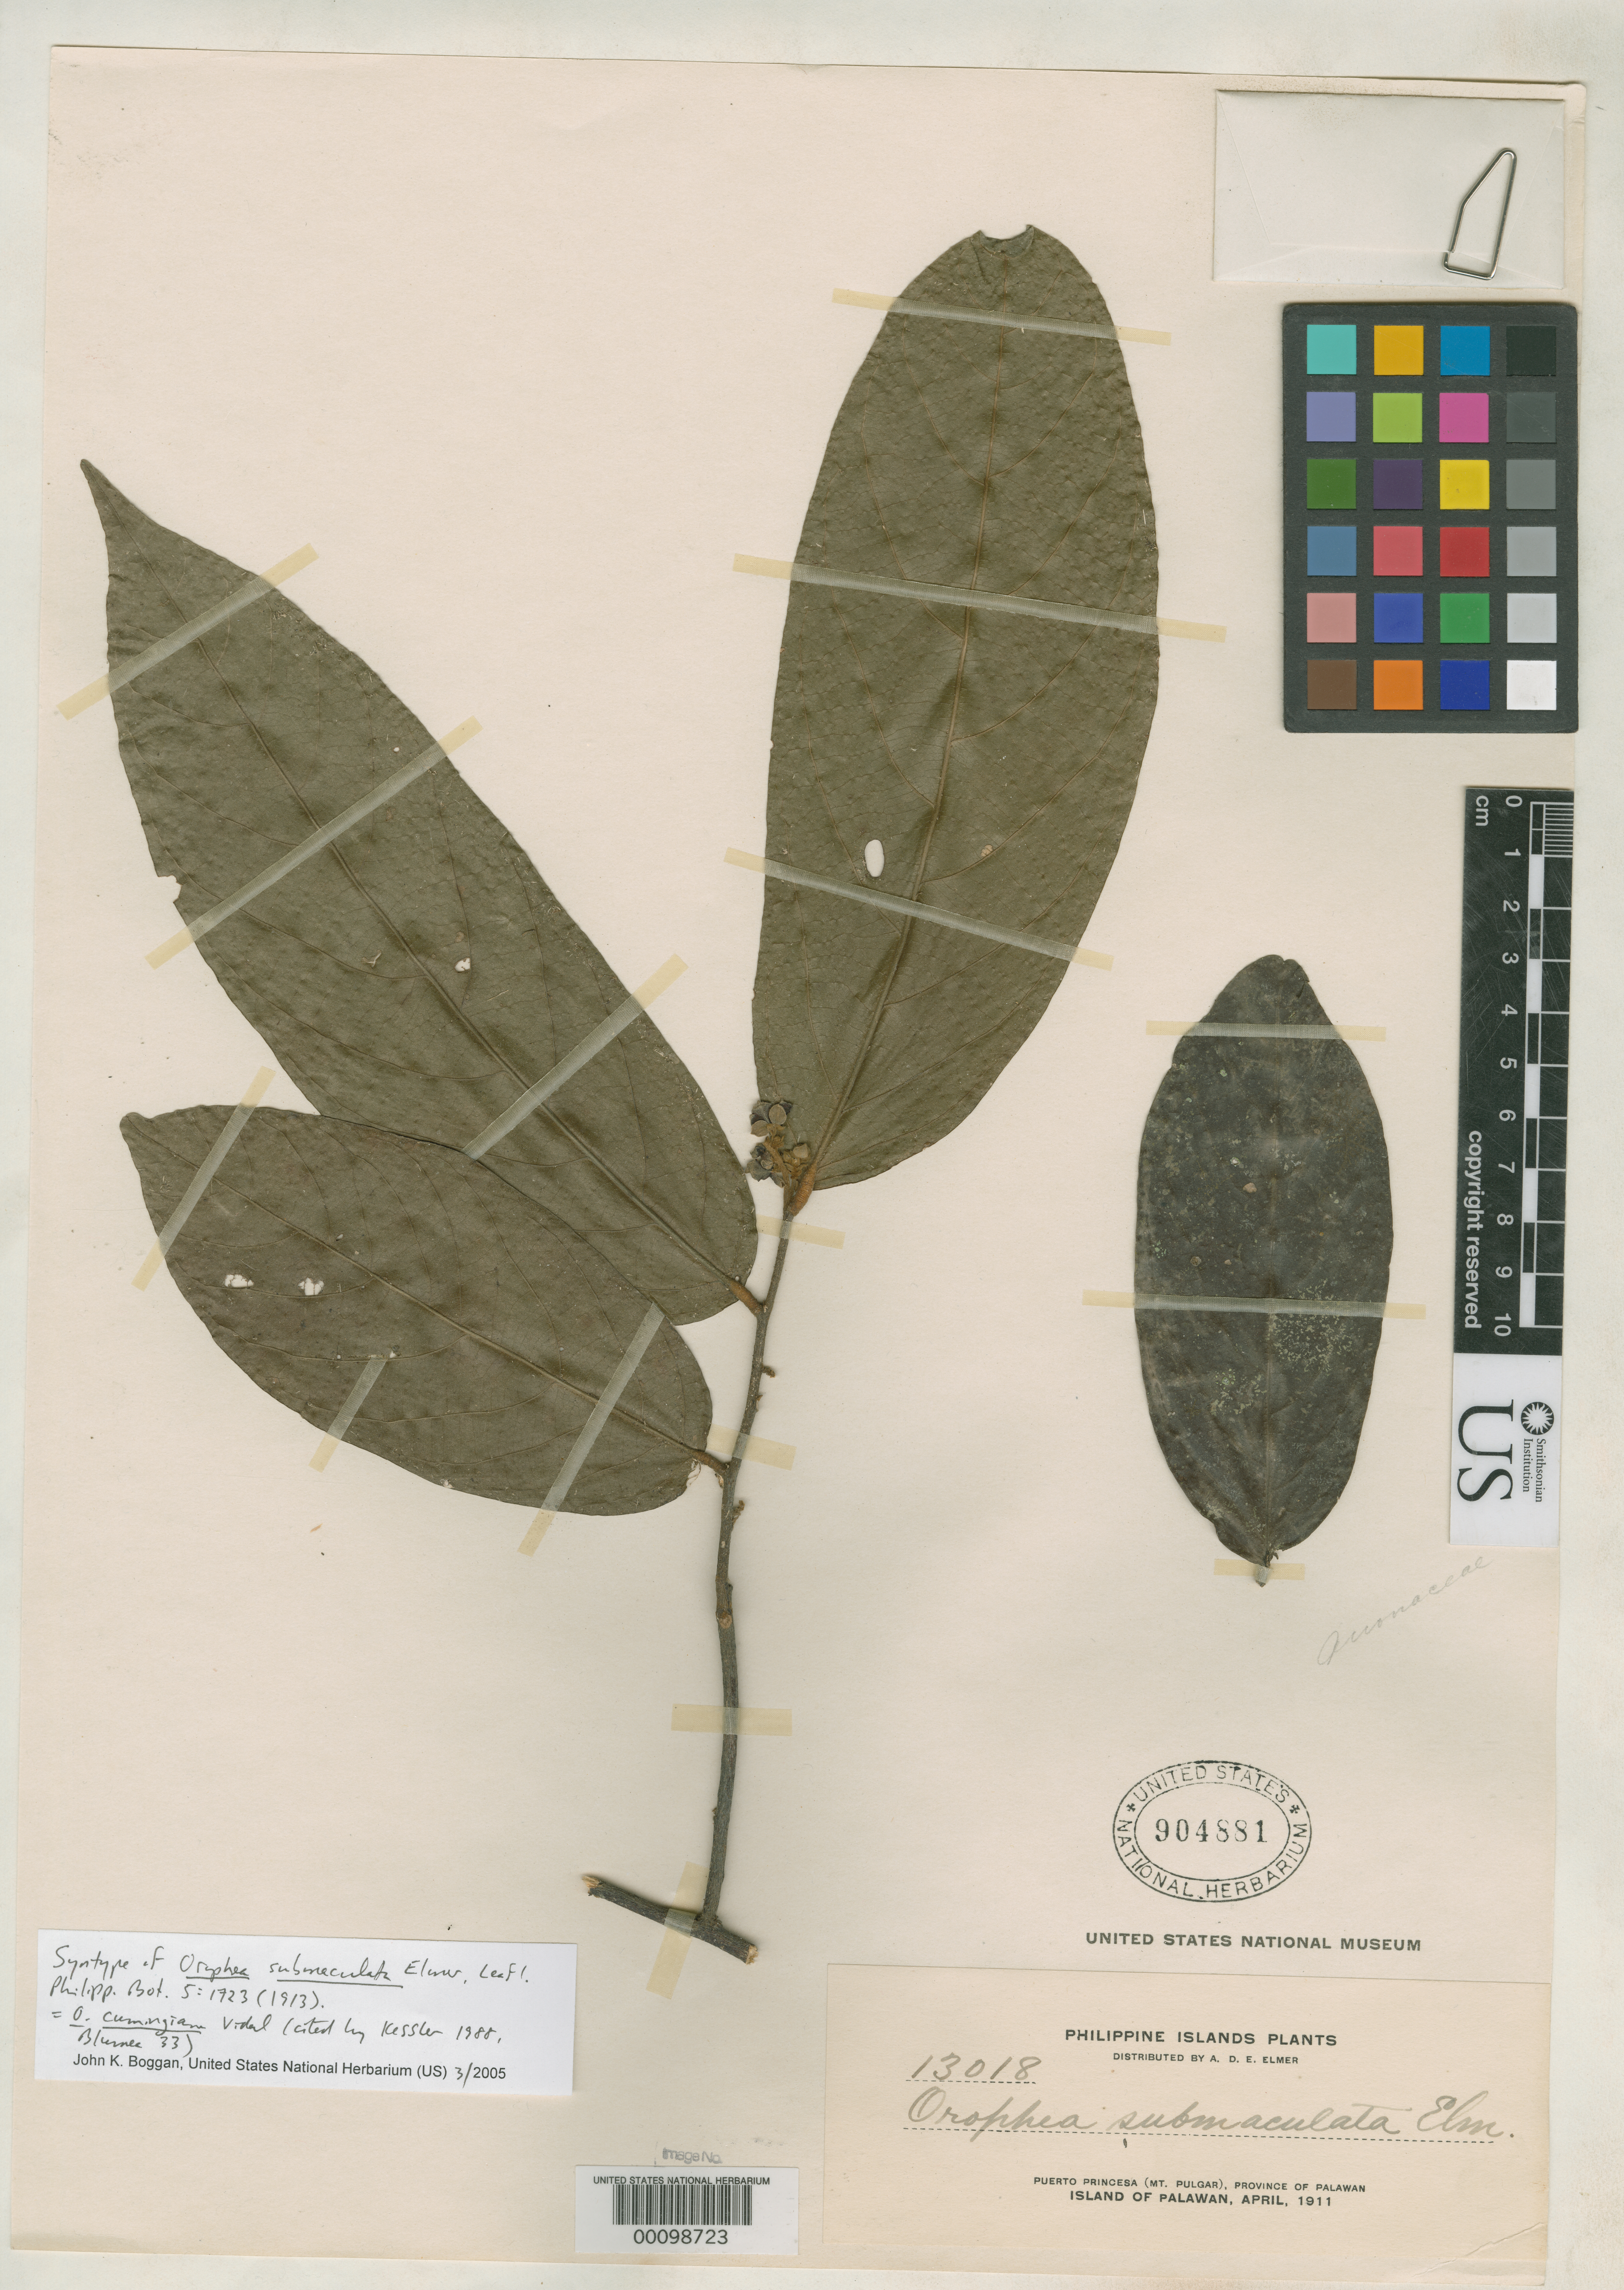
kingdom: Plantae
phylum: Tracheophyta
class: Magnoliopsida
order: Magnoliales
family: Annonaceae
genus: Orophea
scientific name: Orophea submaculata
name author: Elmer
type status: Syntype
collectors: A. D. E. Elmer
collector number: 13018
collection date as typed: Apr 1911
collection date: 1911-04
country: Philippines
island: Palawan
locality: Puerto Princesa (Mt. Pulgar), province of Palawan.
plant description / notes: Cited by Kessler 1988, Blumea 33 (where Elmer 13099 designated as lectotype).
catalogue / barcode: US 904881